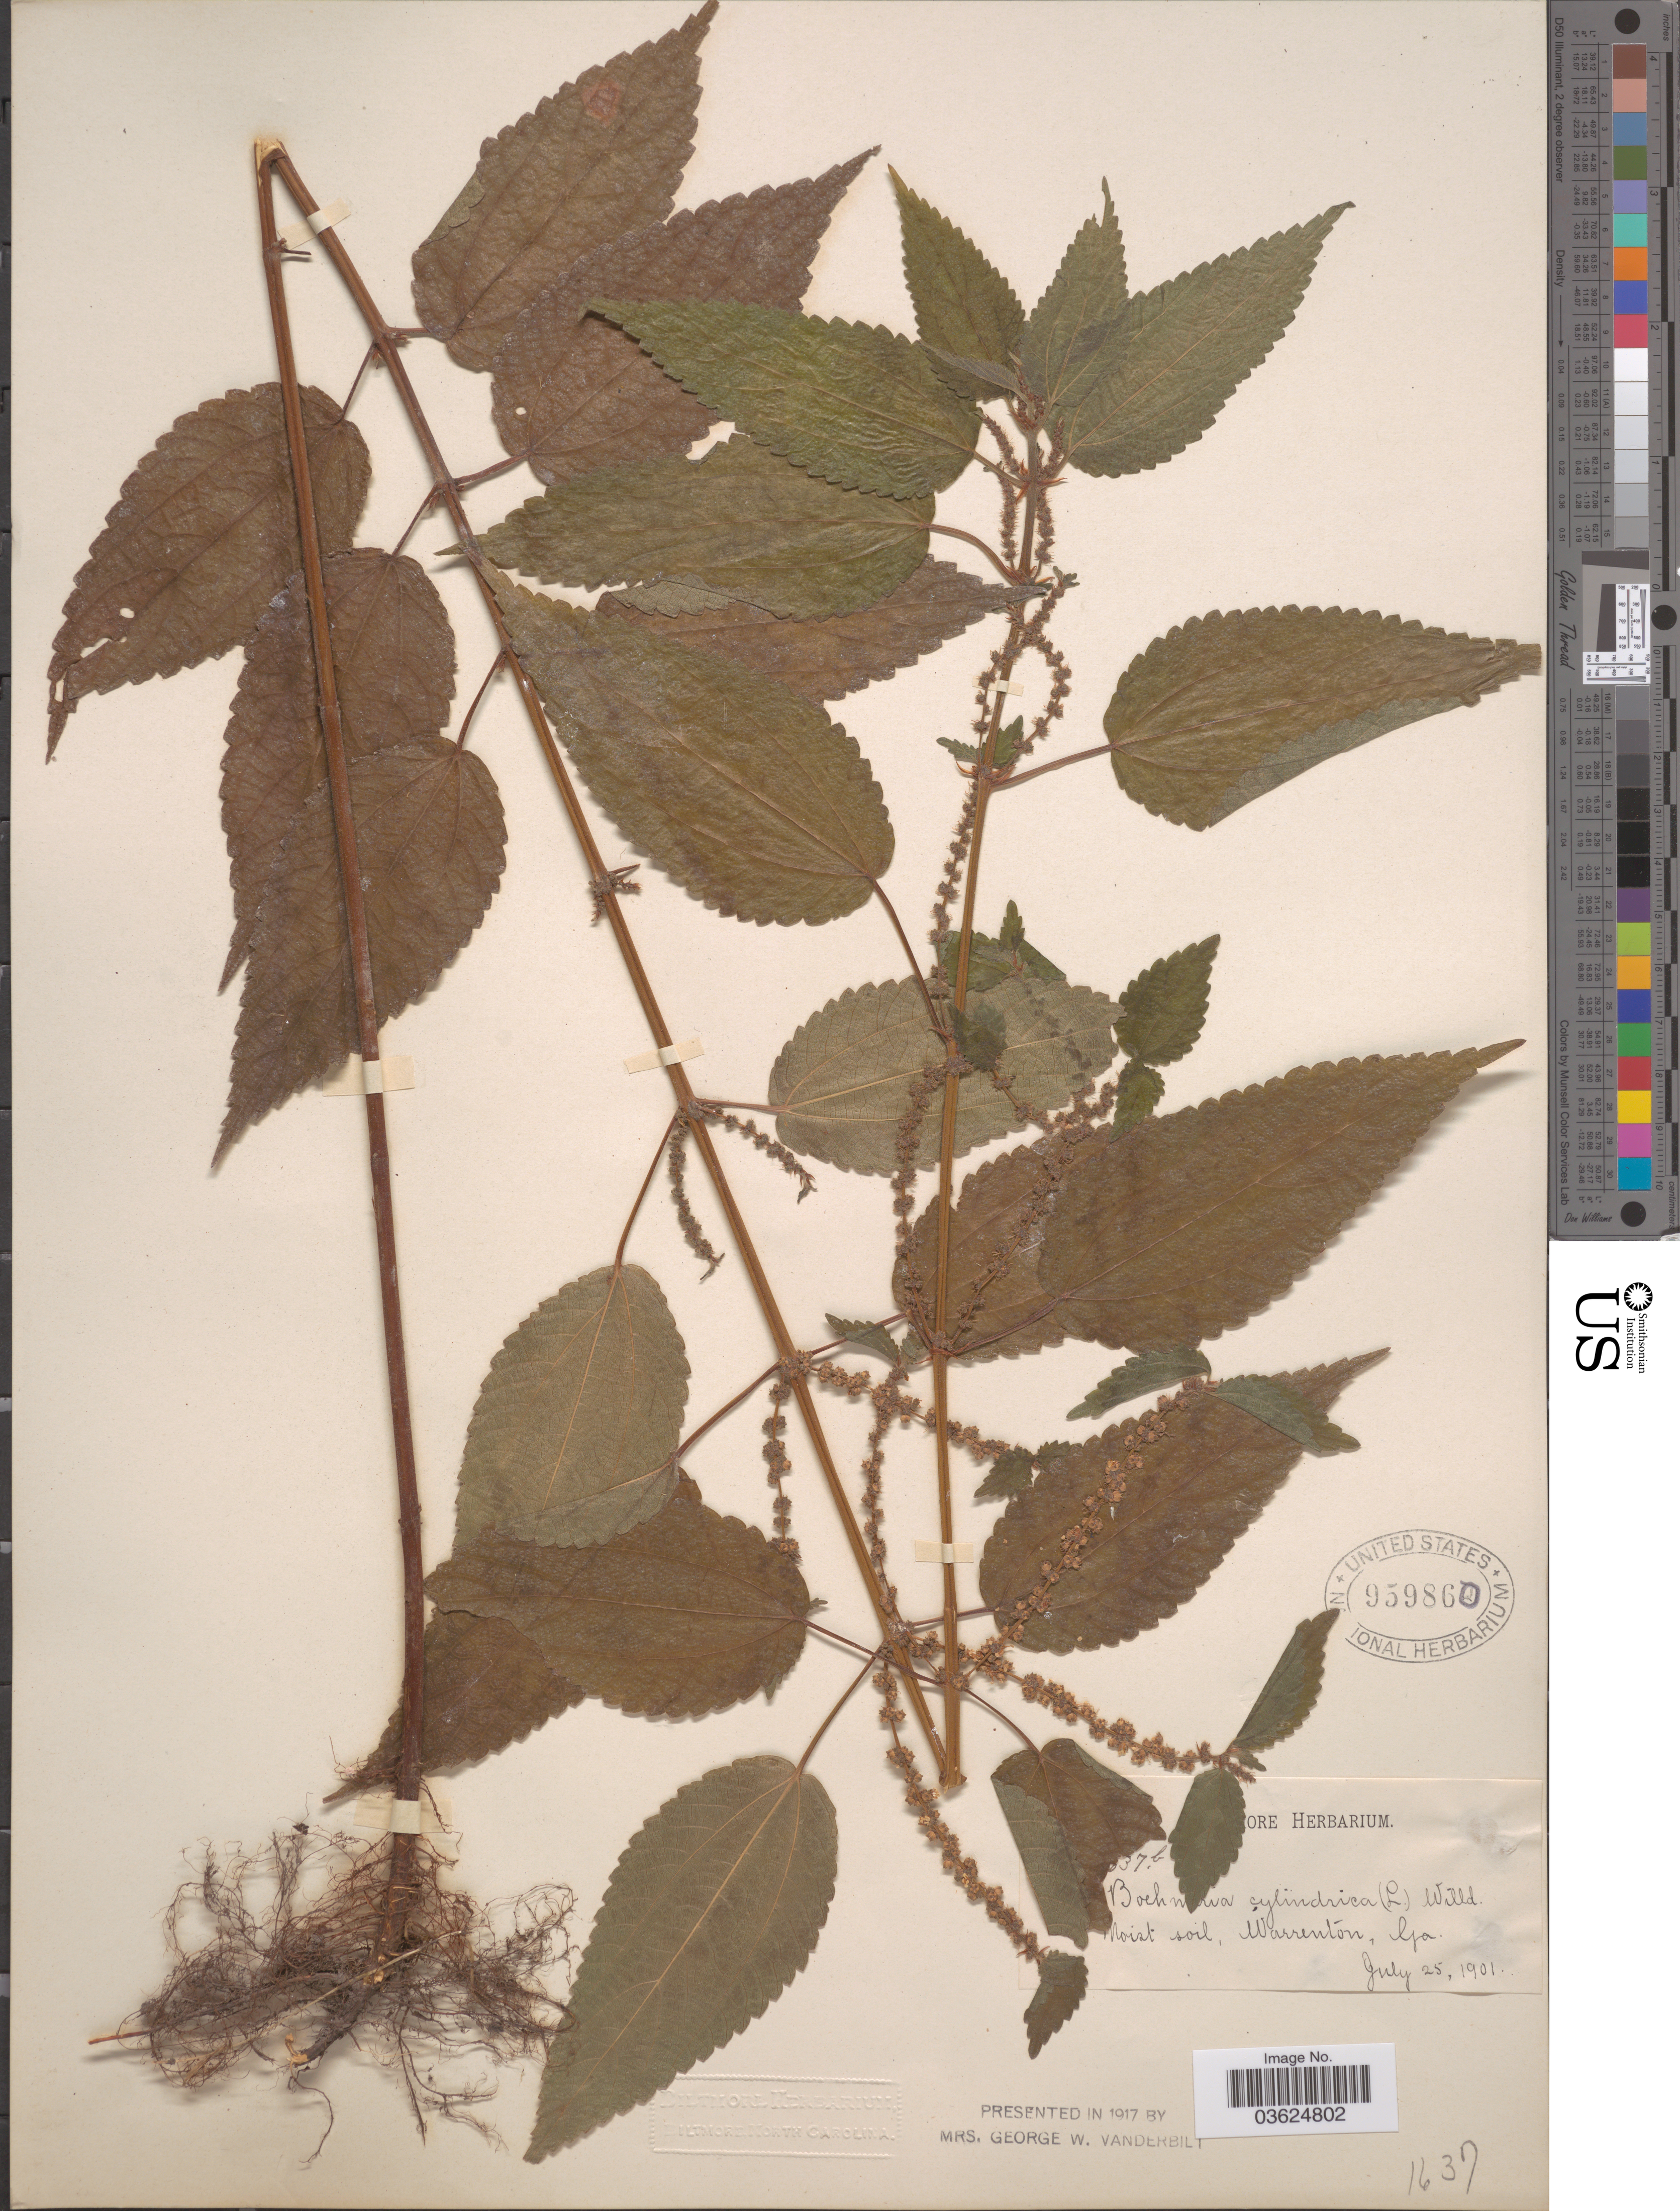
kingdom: Plantae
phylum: Tracheophyta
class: Magnoliopsida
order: Rosales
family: Urticaceae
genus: Boehmeria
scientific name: Boehmeria cylindrica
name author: (L.) Sw.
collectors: ex herb. Biltmore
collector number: !37b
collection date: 1901-07-25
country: United States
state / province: Georgia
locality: Warrenton.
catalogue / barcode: US 959860